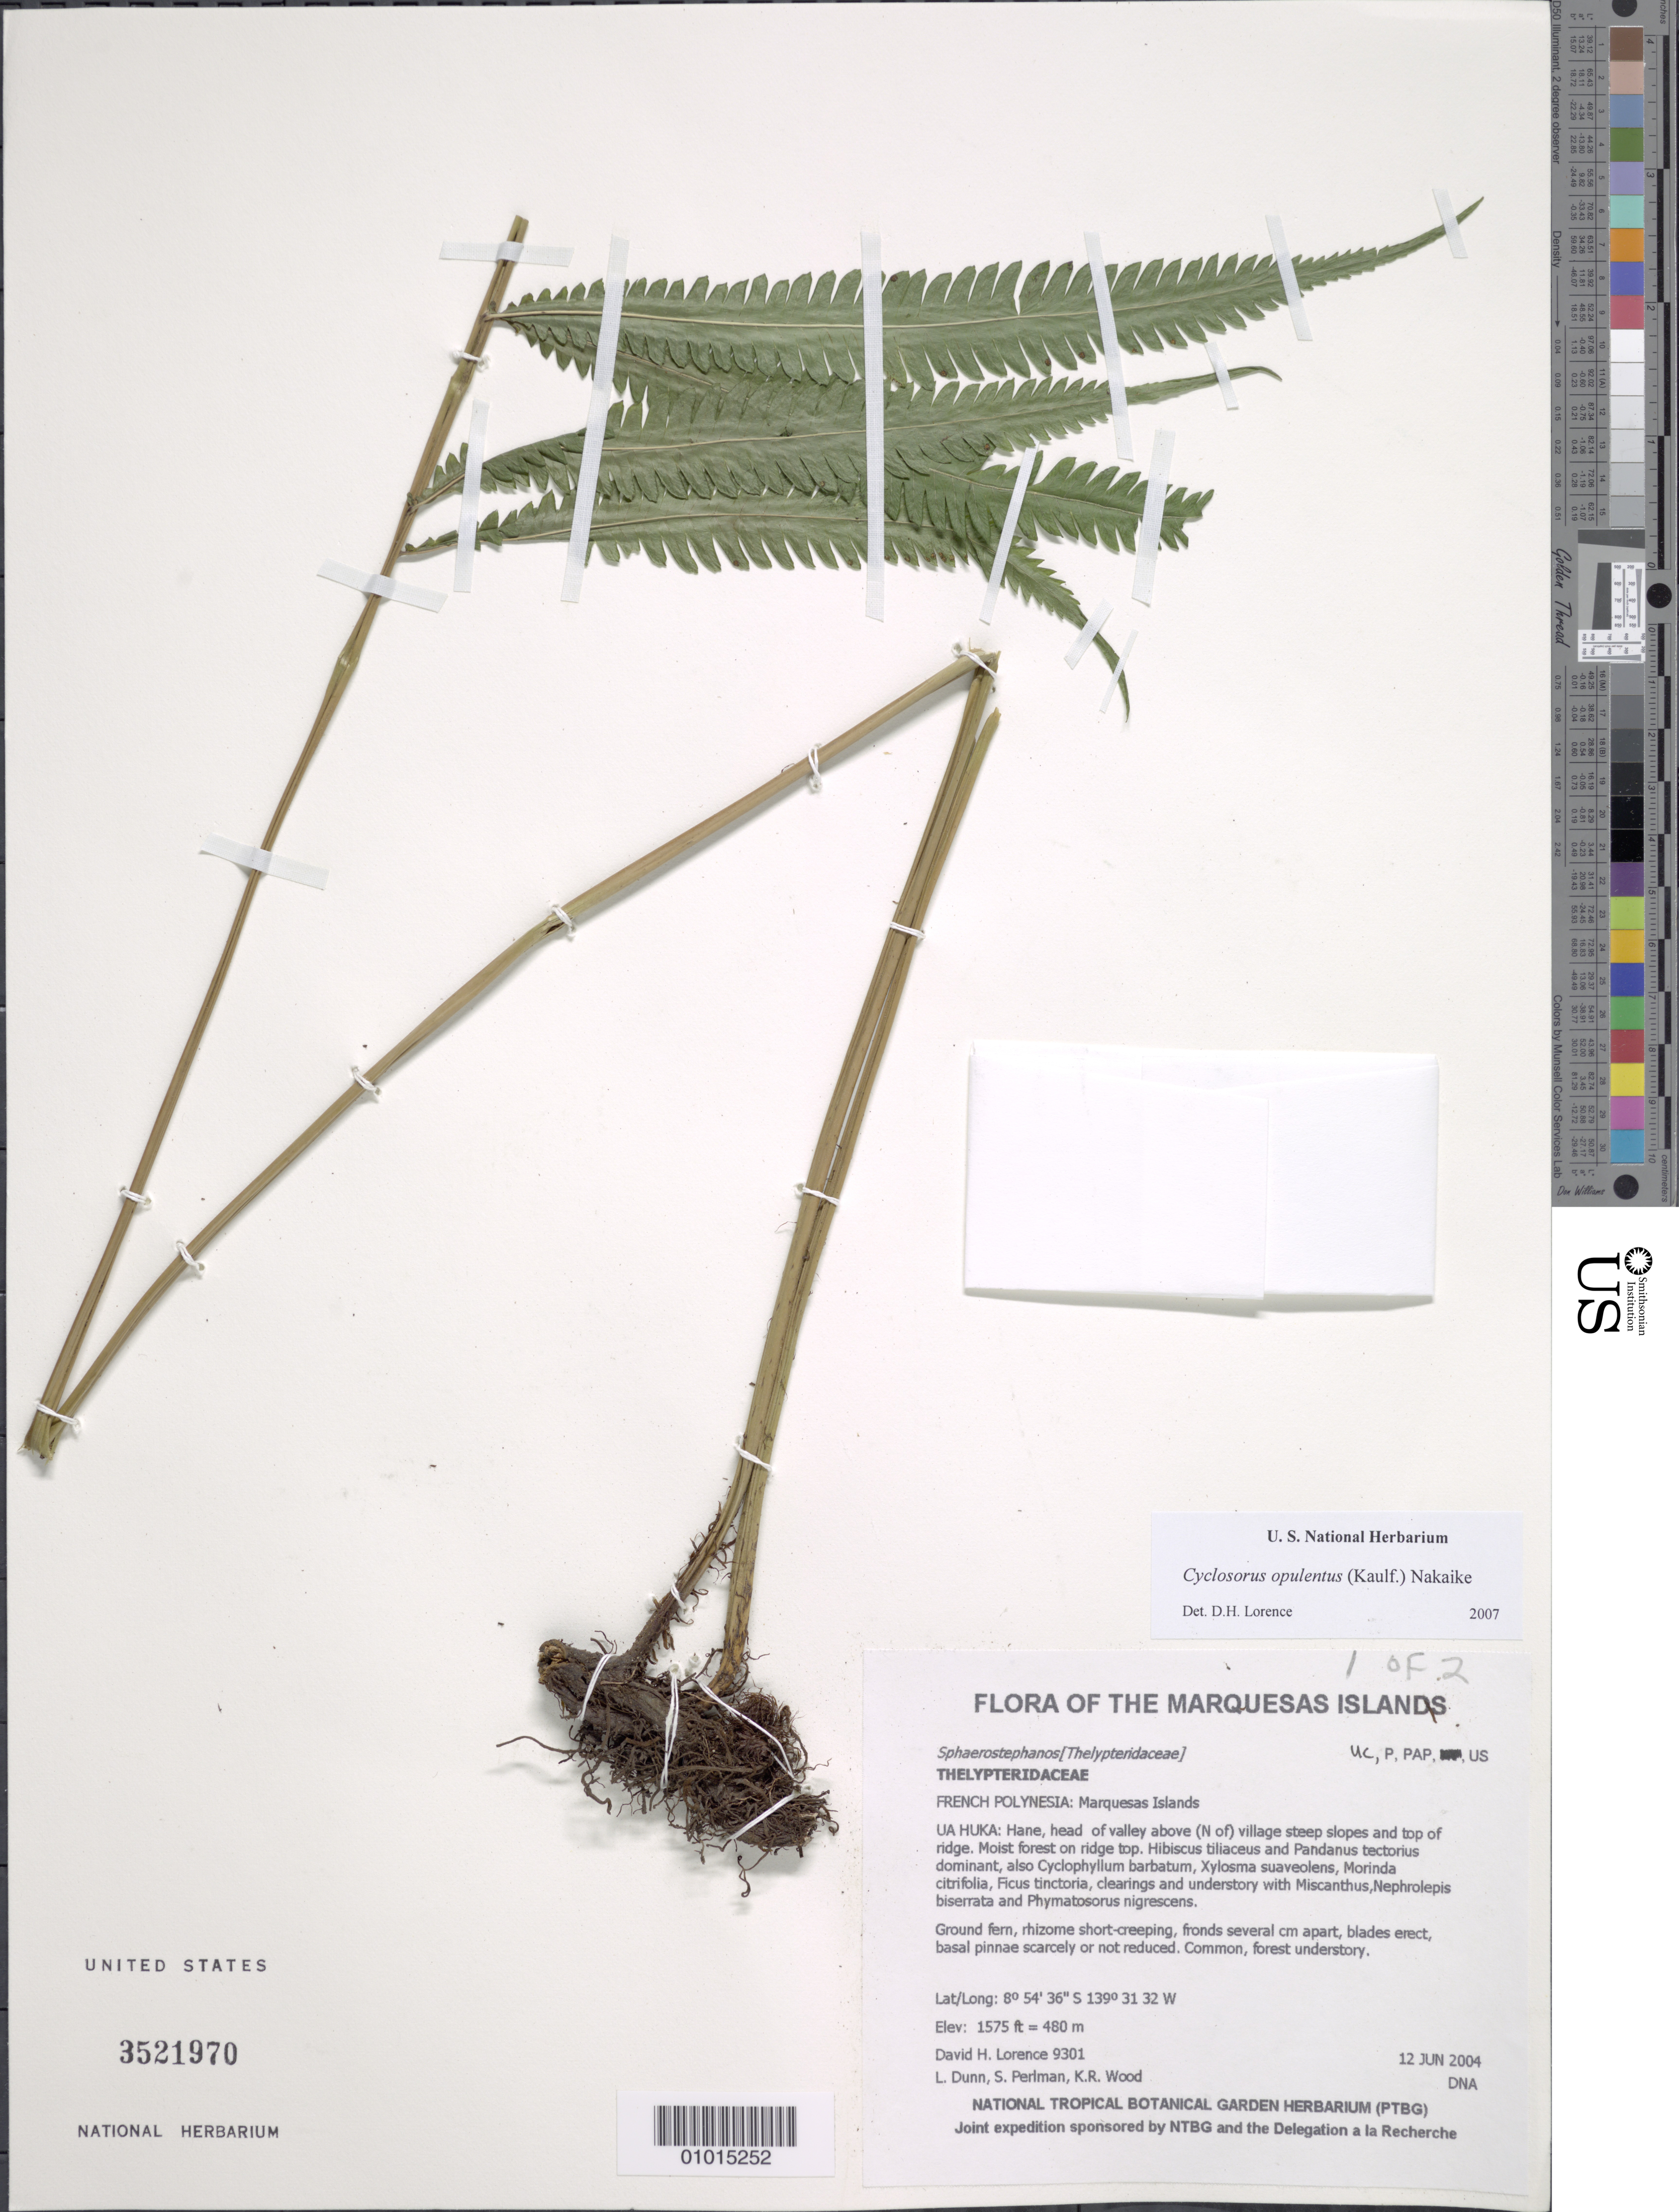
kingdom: Plantae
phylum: Tracheophyta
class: Polypodiopsida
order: Polypodiales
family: Thelypteridaceae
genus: Amphineuron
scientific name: Amphineuron opulentum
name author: (Kaulf.) Holttum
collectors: D. Lorence, L. Dunn, S. P. Perlman & K. R. Wood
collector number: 9301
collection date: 2004-06-12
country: French Polynesia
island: Ua Huka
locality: Hane, head of valley above (N of) village; steep slopes and top of ridge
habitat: Moist forest on ridge top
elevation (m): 480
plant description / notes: = Amphineuron opulentum(Kaulf.) Holtt.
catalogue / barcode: US 3521970